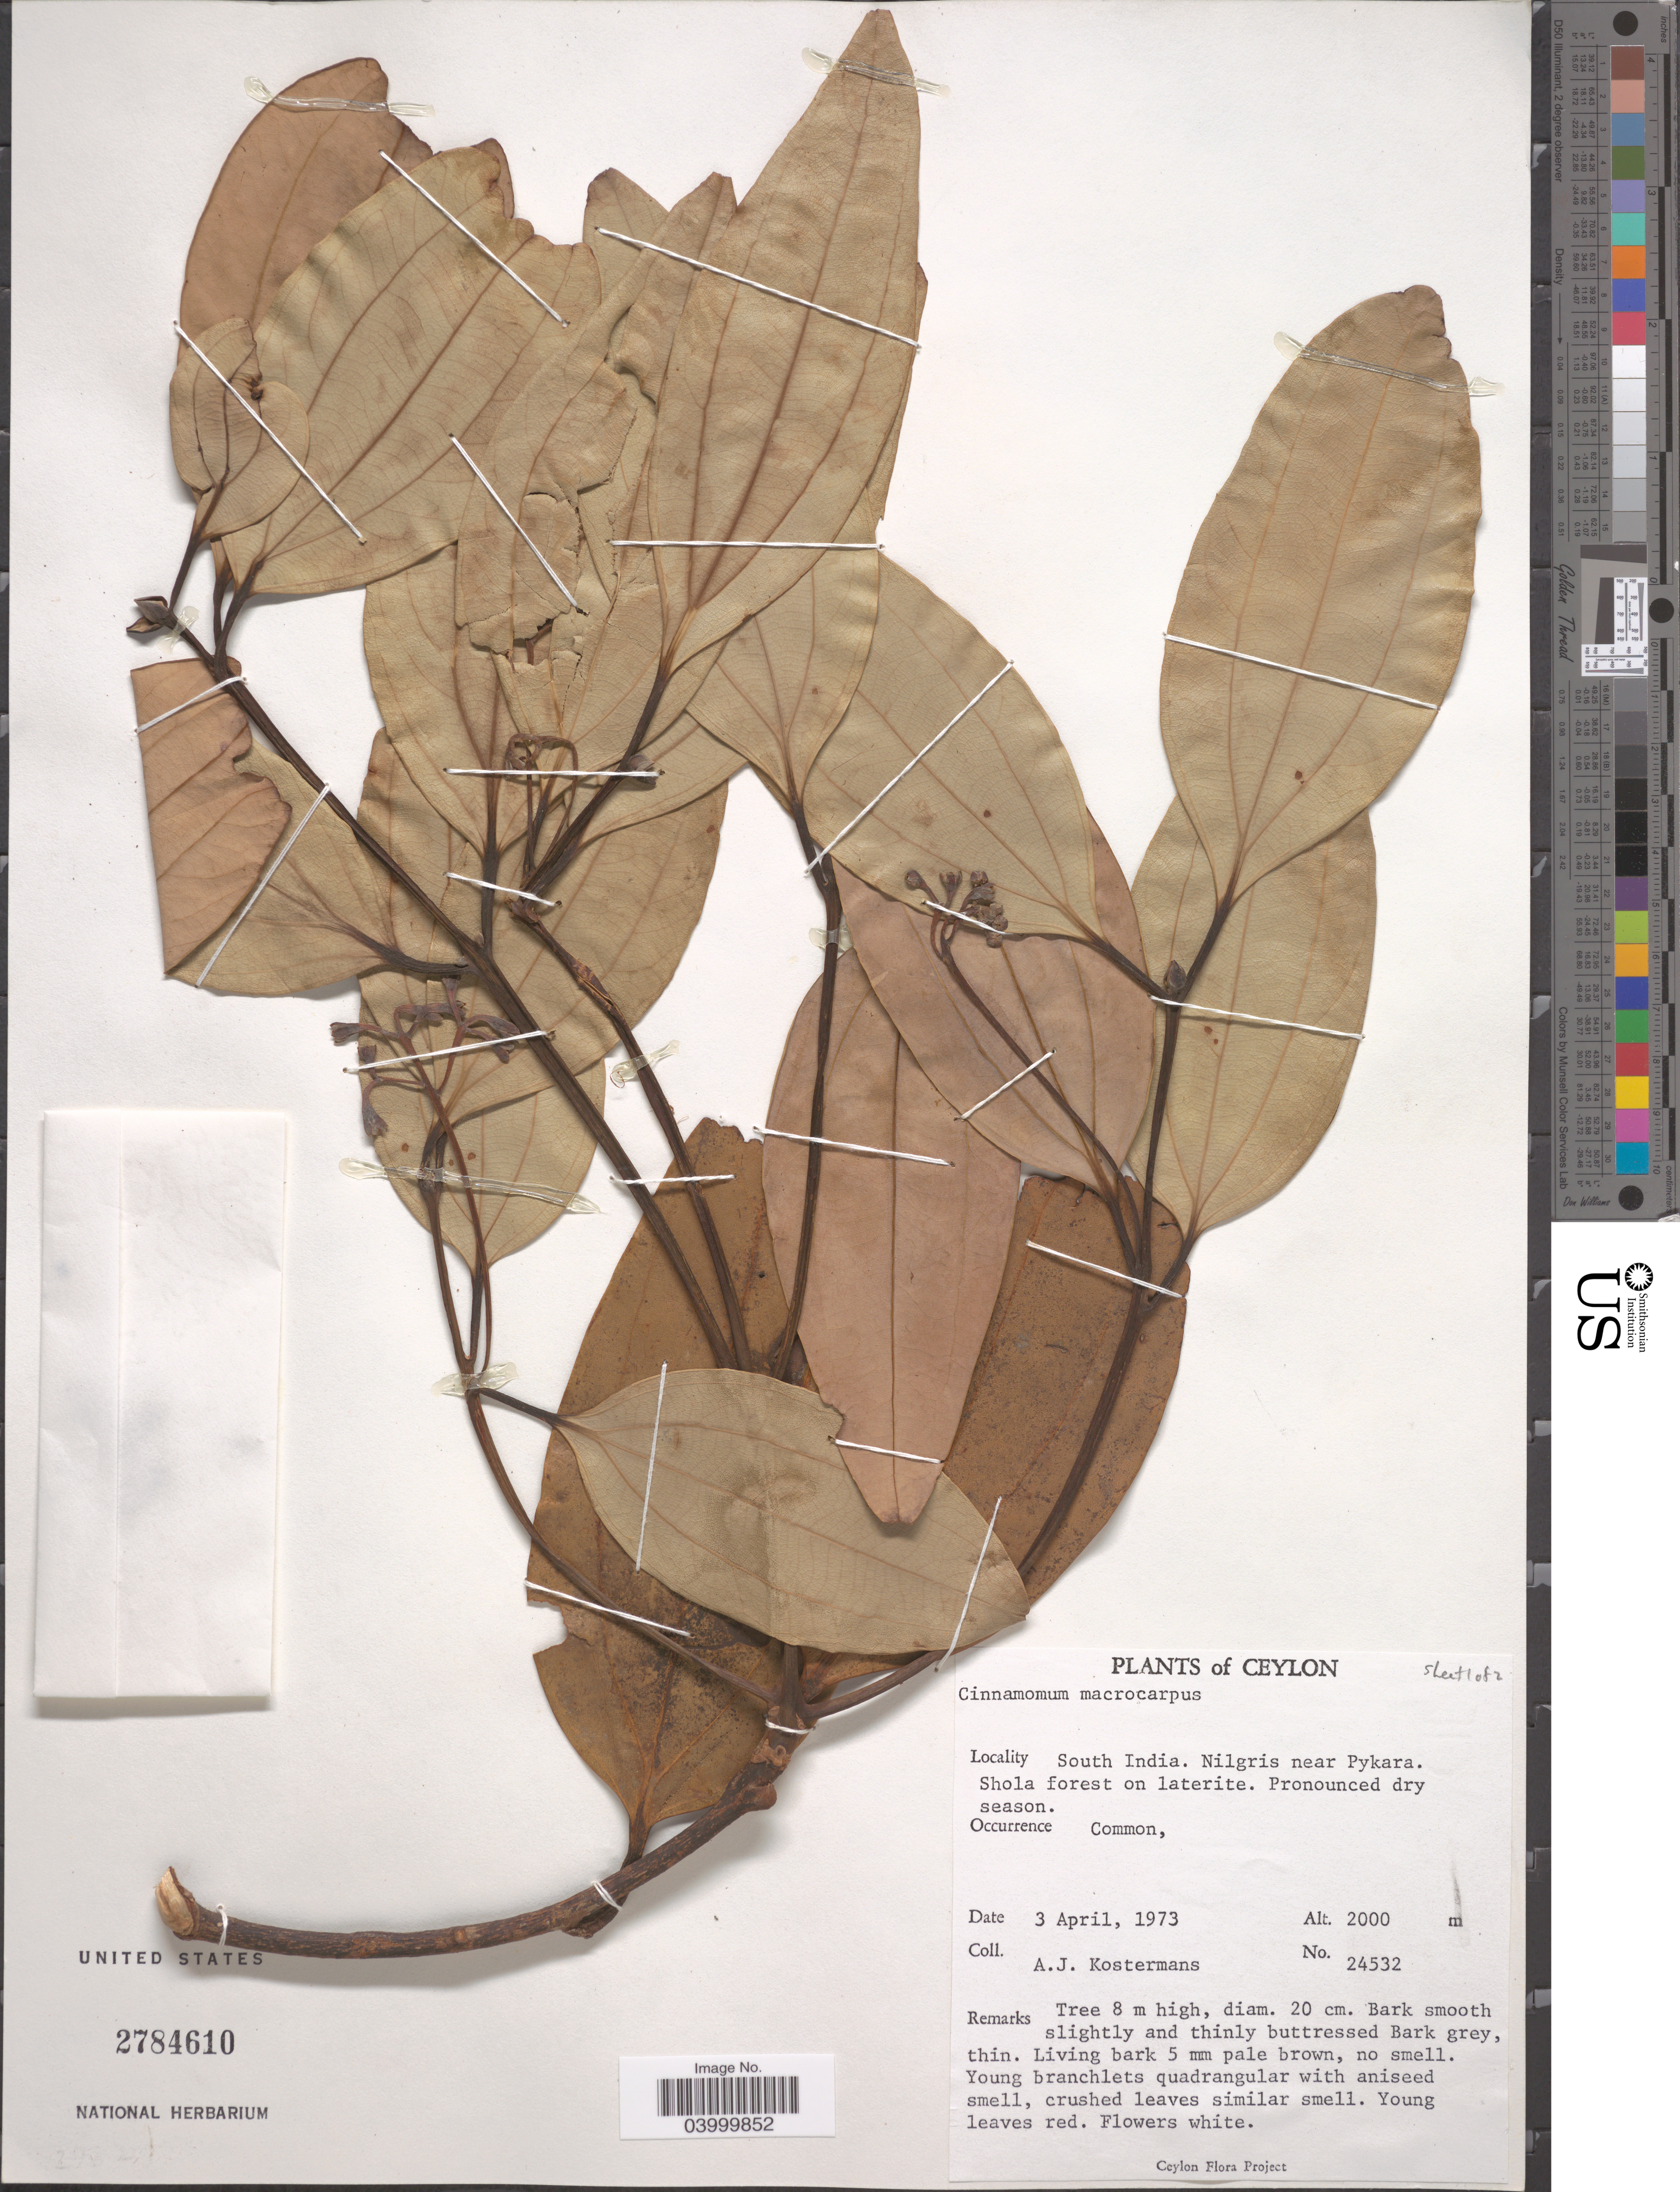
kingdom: Plantae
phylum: Tracheophyta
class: Magnoliopsida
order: Laurales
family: Lauraceae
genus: Cinnamomum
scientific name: Cinnamomum macrocarpum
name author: Hook. f.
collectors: A. J. G. Kostermans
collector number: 24532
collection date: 1973-04-03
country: India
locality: Ceylon. South India. Nilgris near Pykara.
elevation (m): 2000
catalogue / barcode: US 2784610